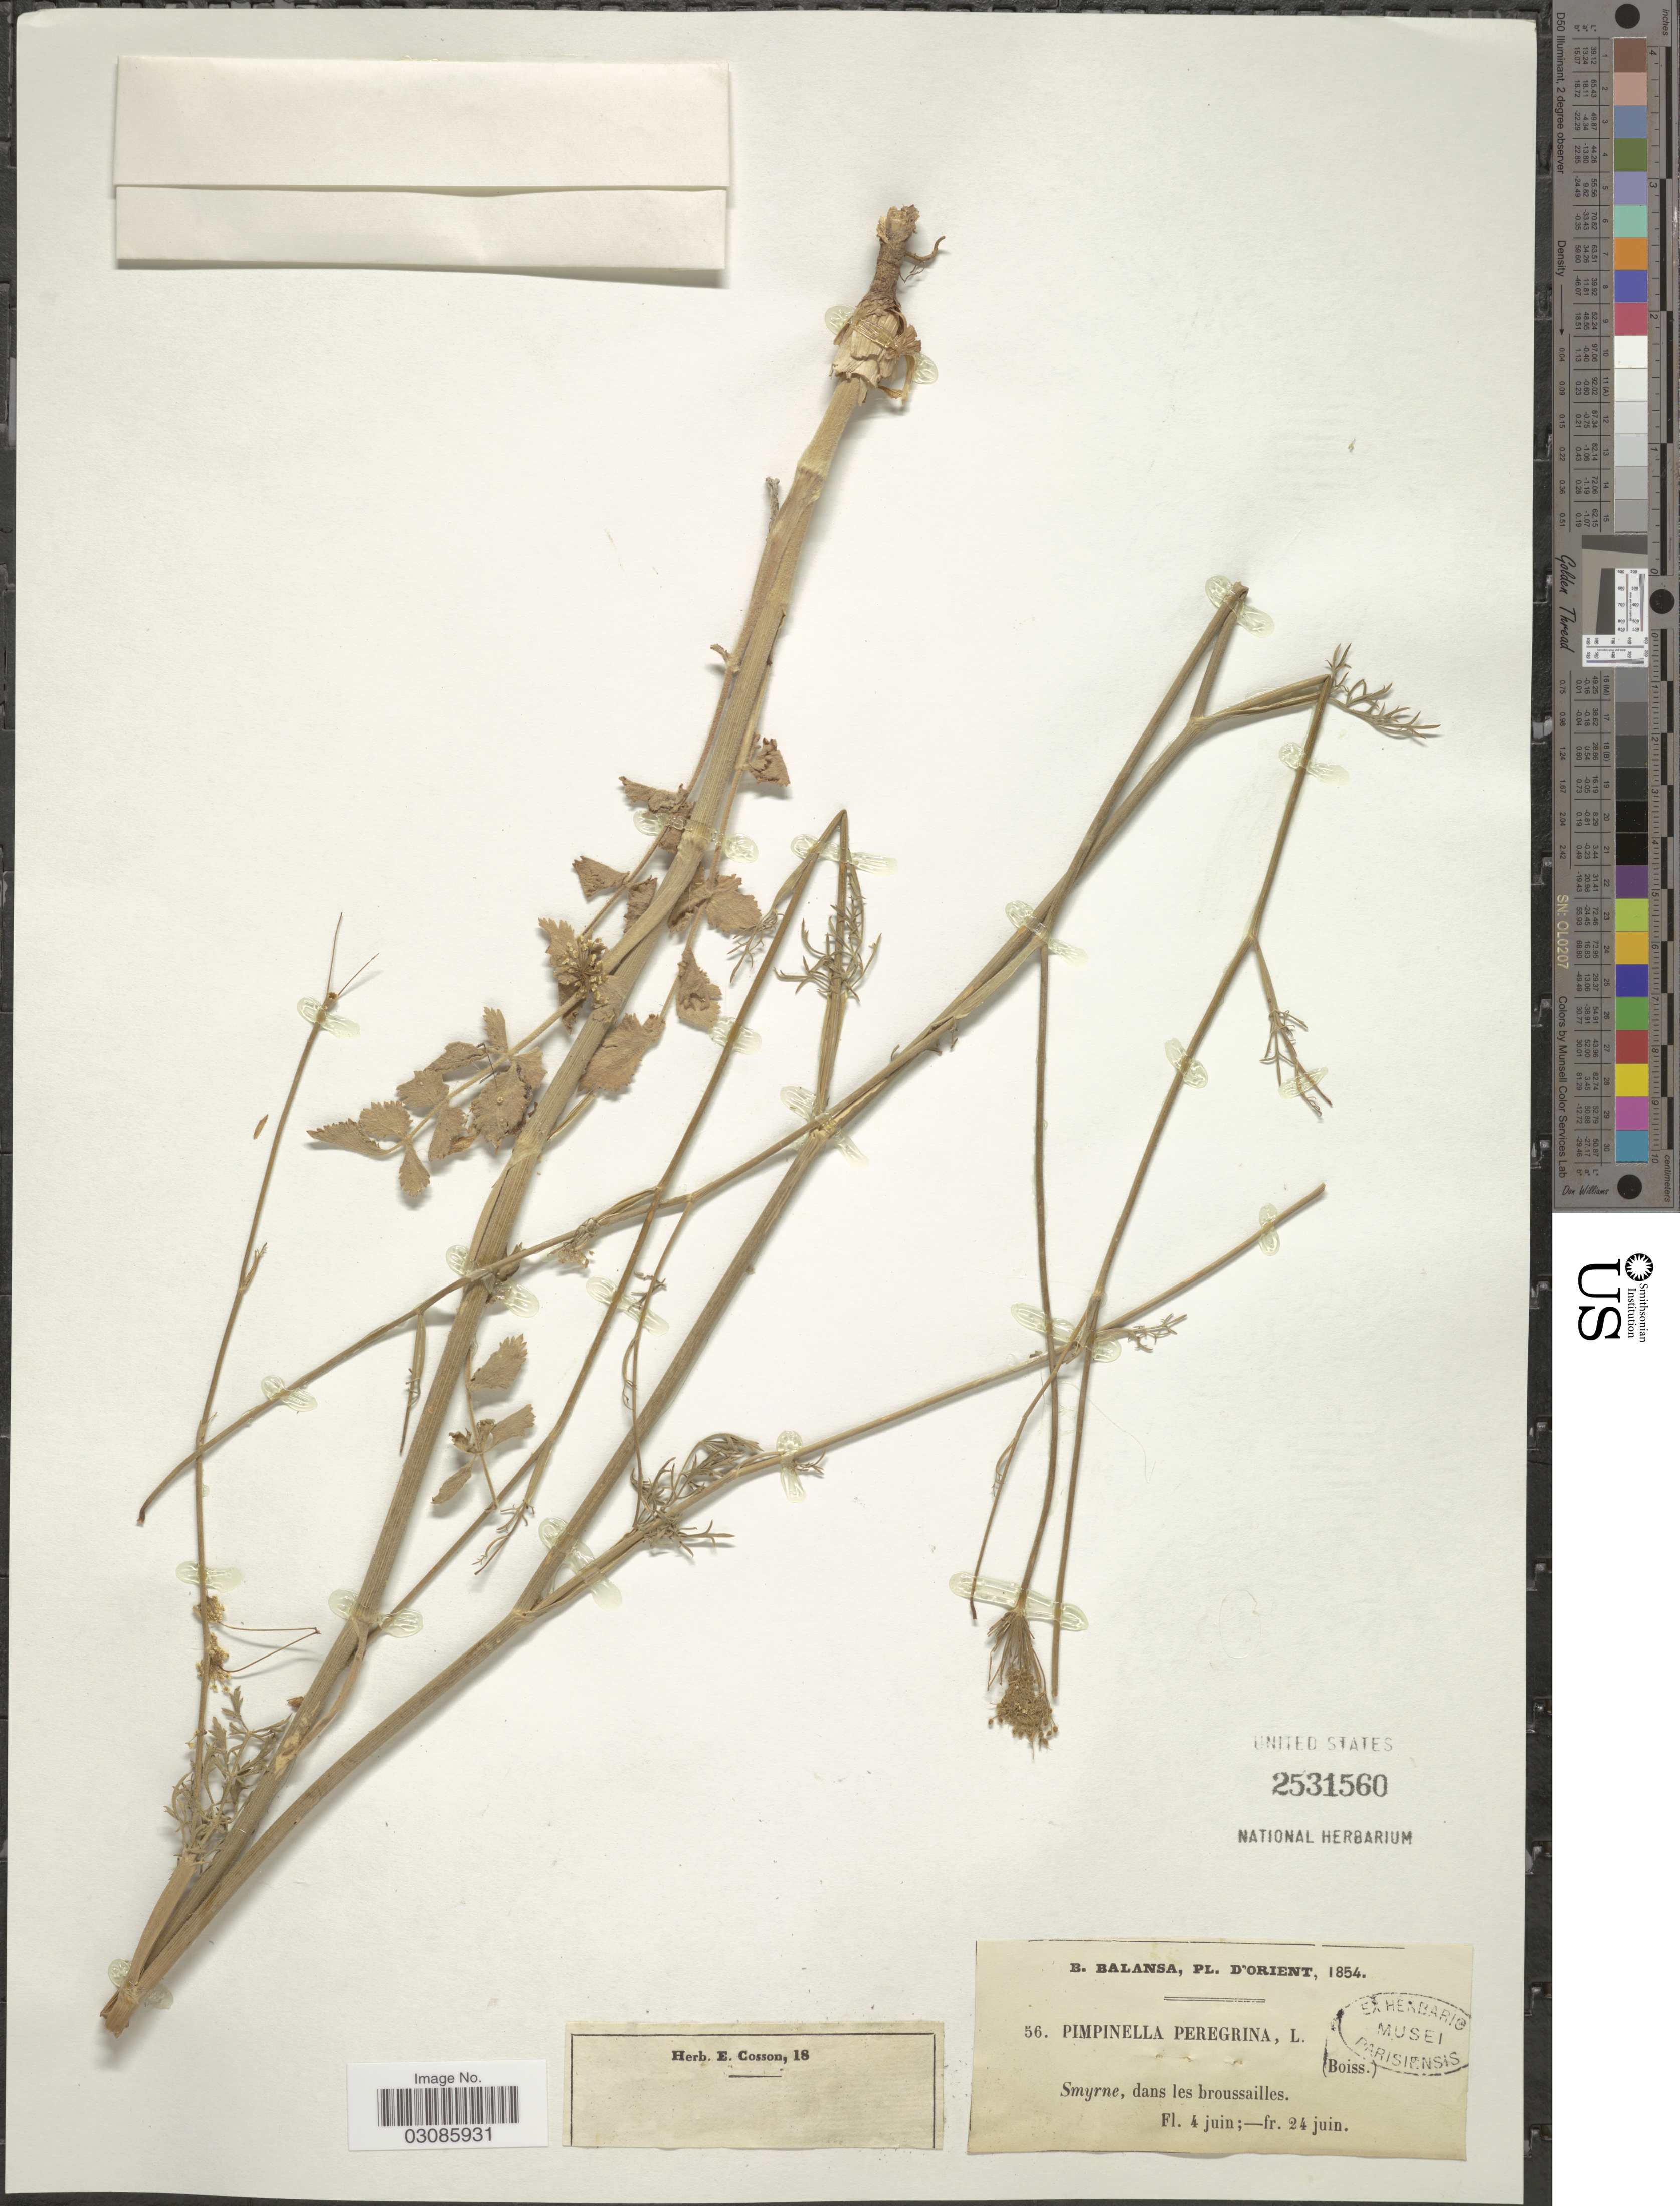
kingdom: Plantae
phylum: Tracheophyta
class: Magnoliopsida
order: Apiales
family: Apiaceae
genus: Pimpinella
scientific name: Pimpinella peregrina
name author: L.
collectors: B. Balansa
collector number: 56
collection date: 1854-06-04/1854-06-24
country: Turkey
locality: D'Orient, Smyrne, dans les brousailles.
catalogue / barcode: US 2531560